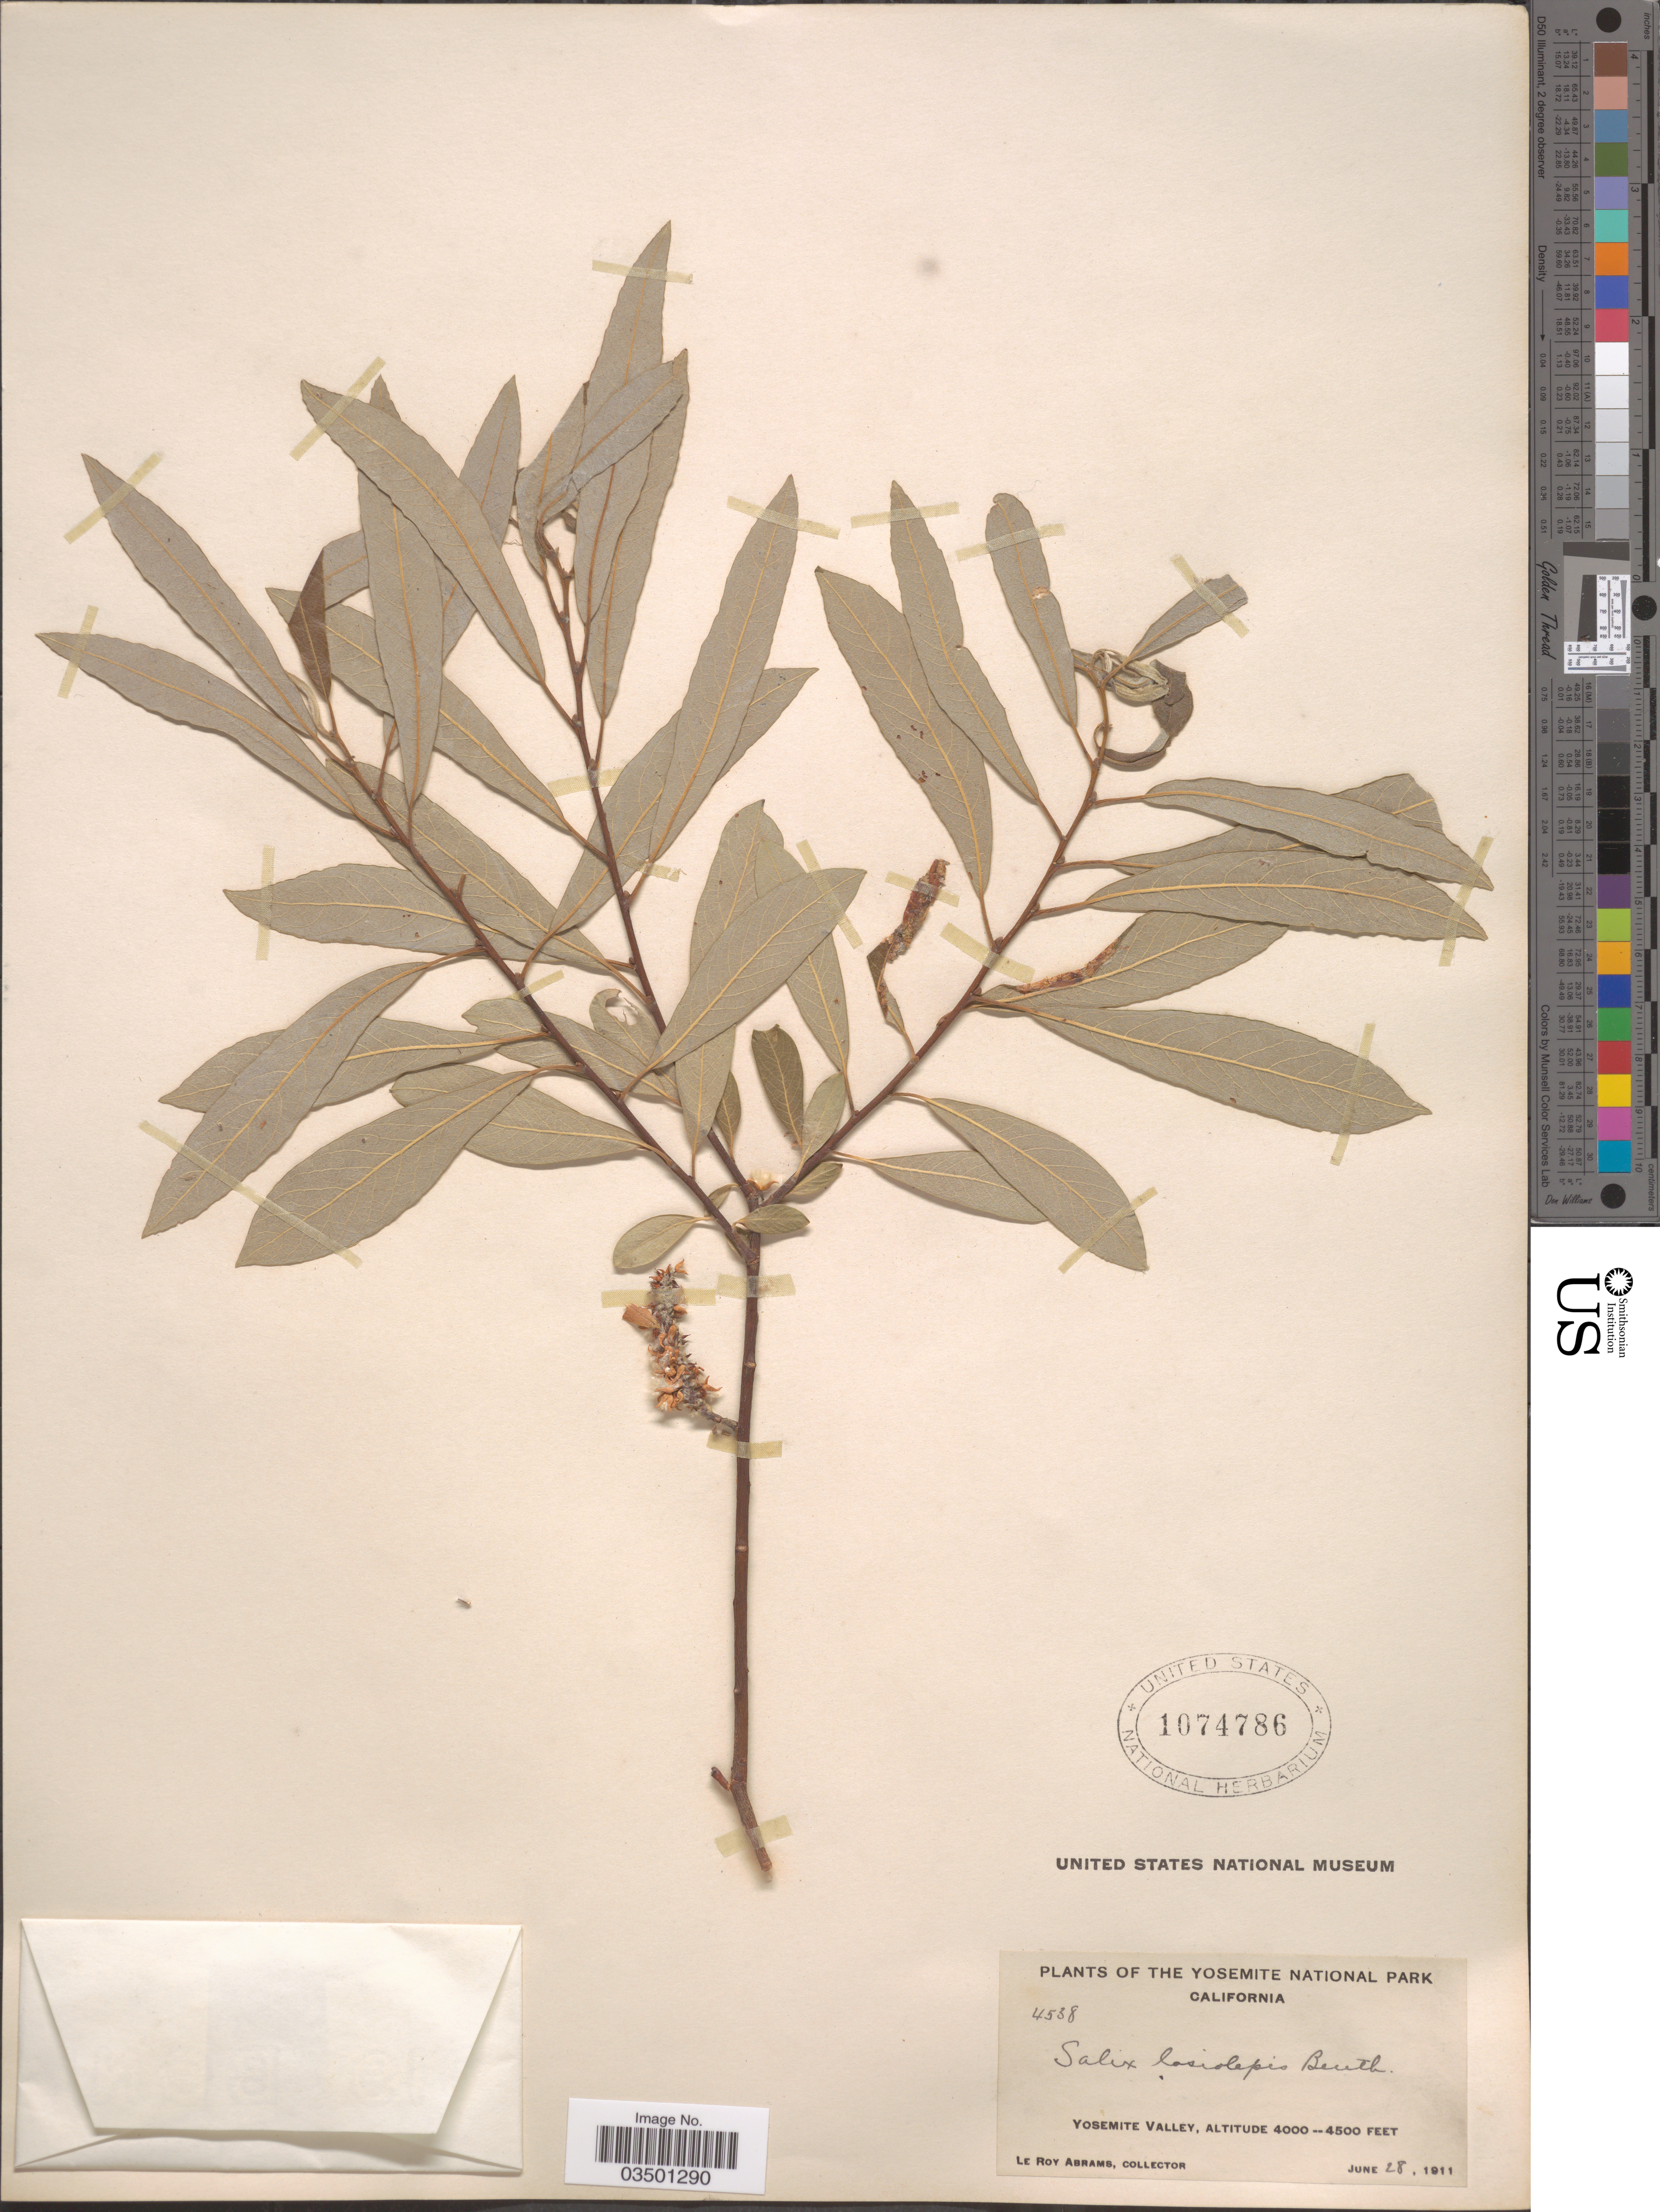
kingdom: Plantae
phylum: Tracheophyta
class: Magnoliopsida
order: Malpighiales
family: Salicaceae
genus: Salix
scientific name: Salix lasiolepis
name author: Benth.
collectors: L. Abrams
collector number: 4538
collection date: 1911-06-28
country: United States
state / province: California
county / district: Mariposa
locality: The Yosemite National Park. Yosemite Valley.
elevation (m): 1219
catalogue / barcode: US 1074786